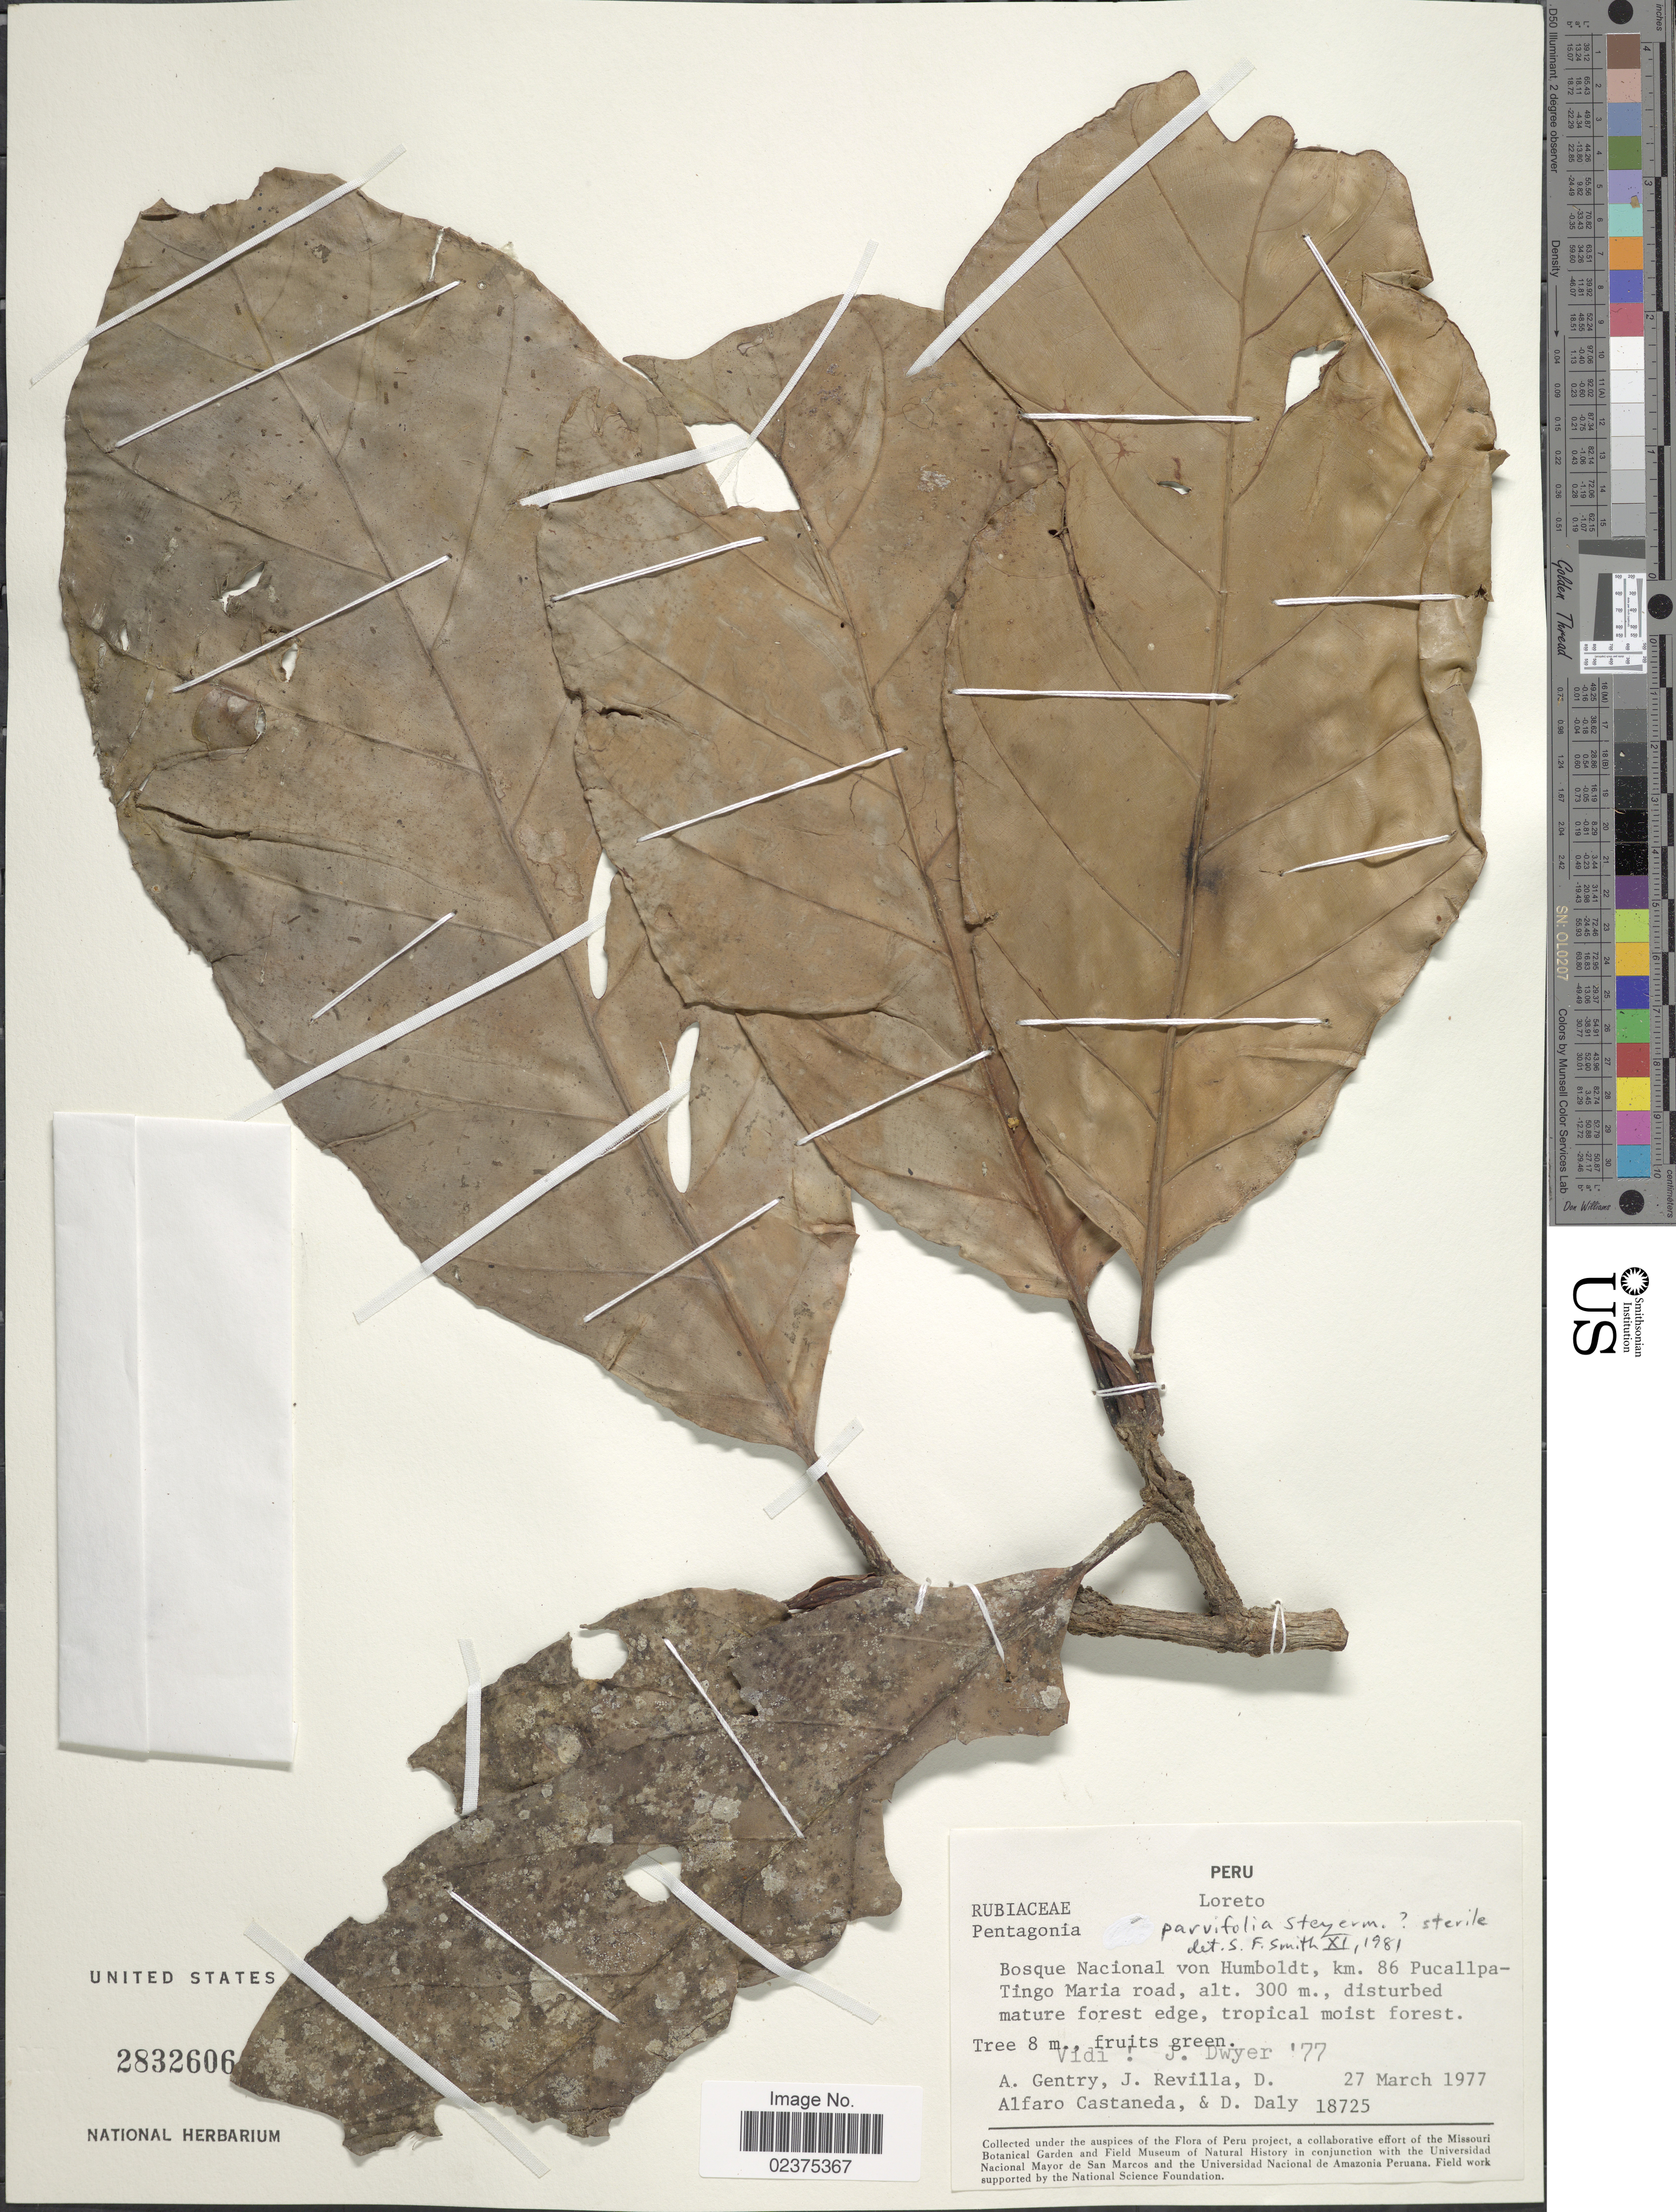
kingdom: Plantae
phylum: Tracheophyta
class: Magnoliopsida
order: Gentianales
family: Rubiaceae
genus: Pentagonia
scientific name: Pentagonia parvifolia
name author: Steyerm.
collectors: A. H. Gentry, J. Revilla, D. Alfaro Castaneda & D. C. Daly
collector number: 18725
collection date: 1977-03-27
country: Peru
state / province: Loreto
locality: Loreto, Bosque Nacional von Humboldt, km. 86 Pucallpa Tingo Maria Road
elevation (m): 300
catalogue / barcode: US 2832606